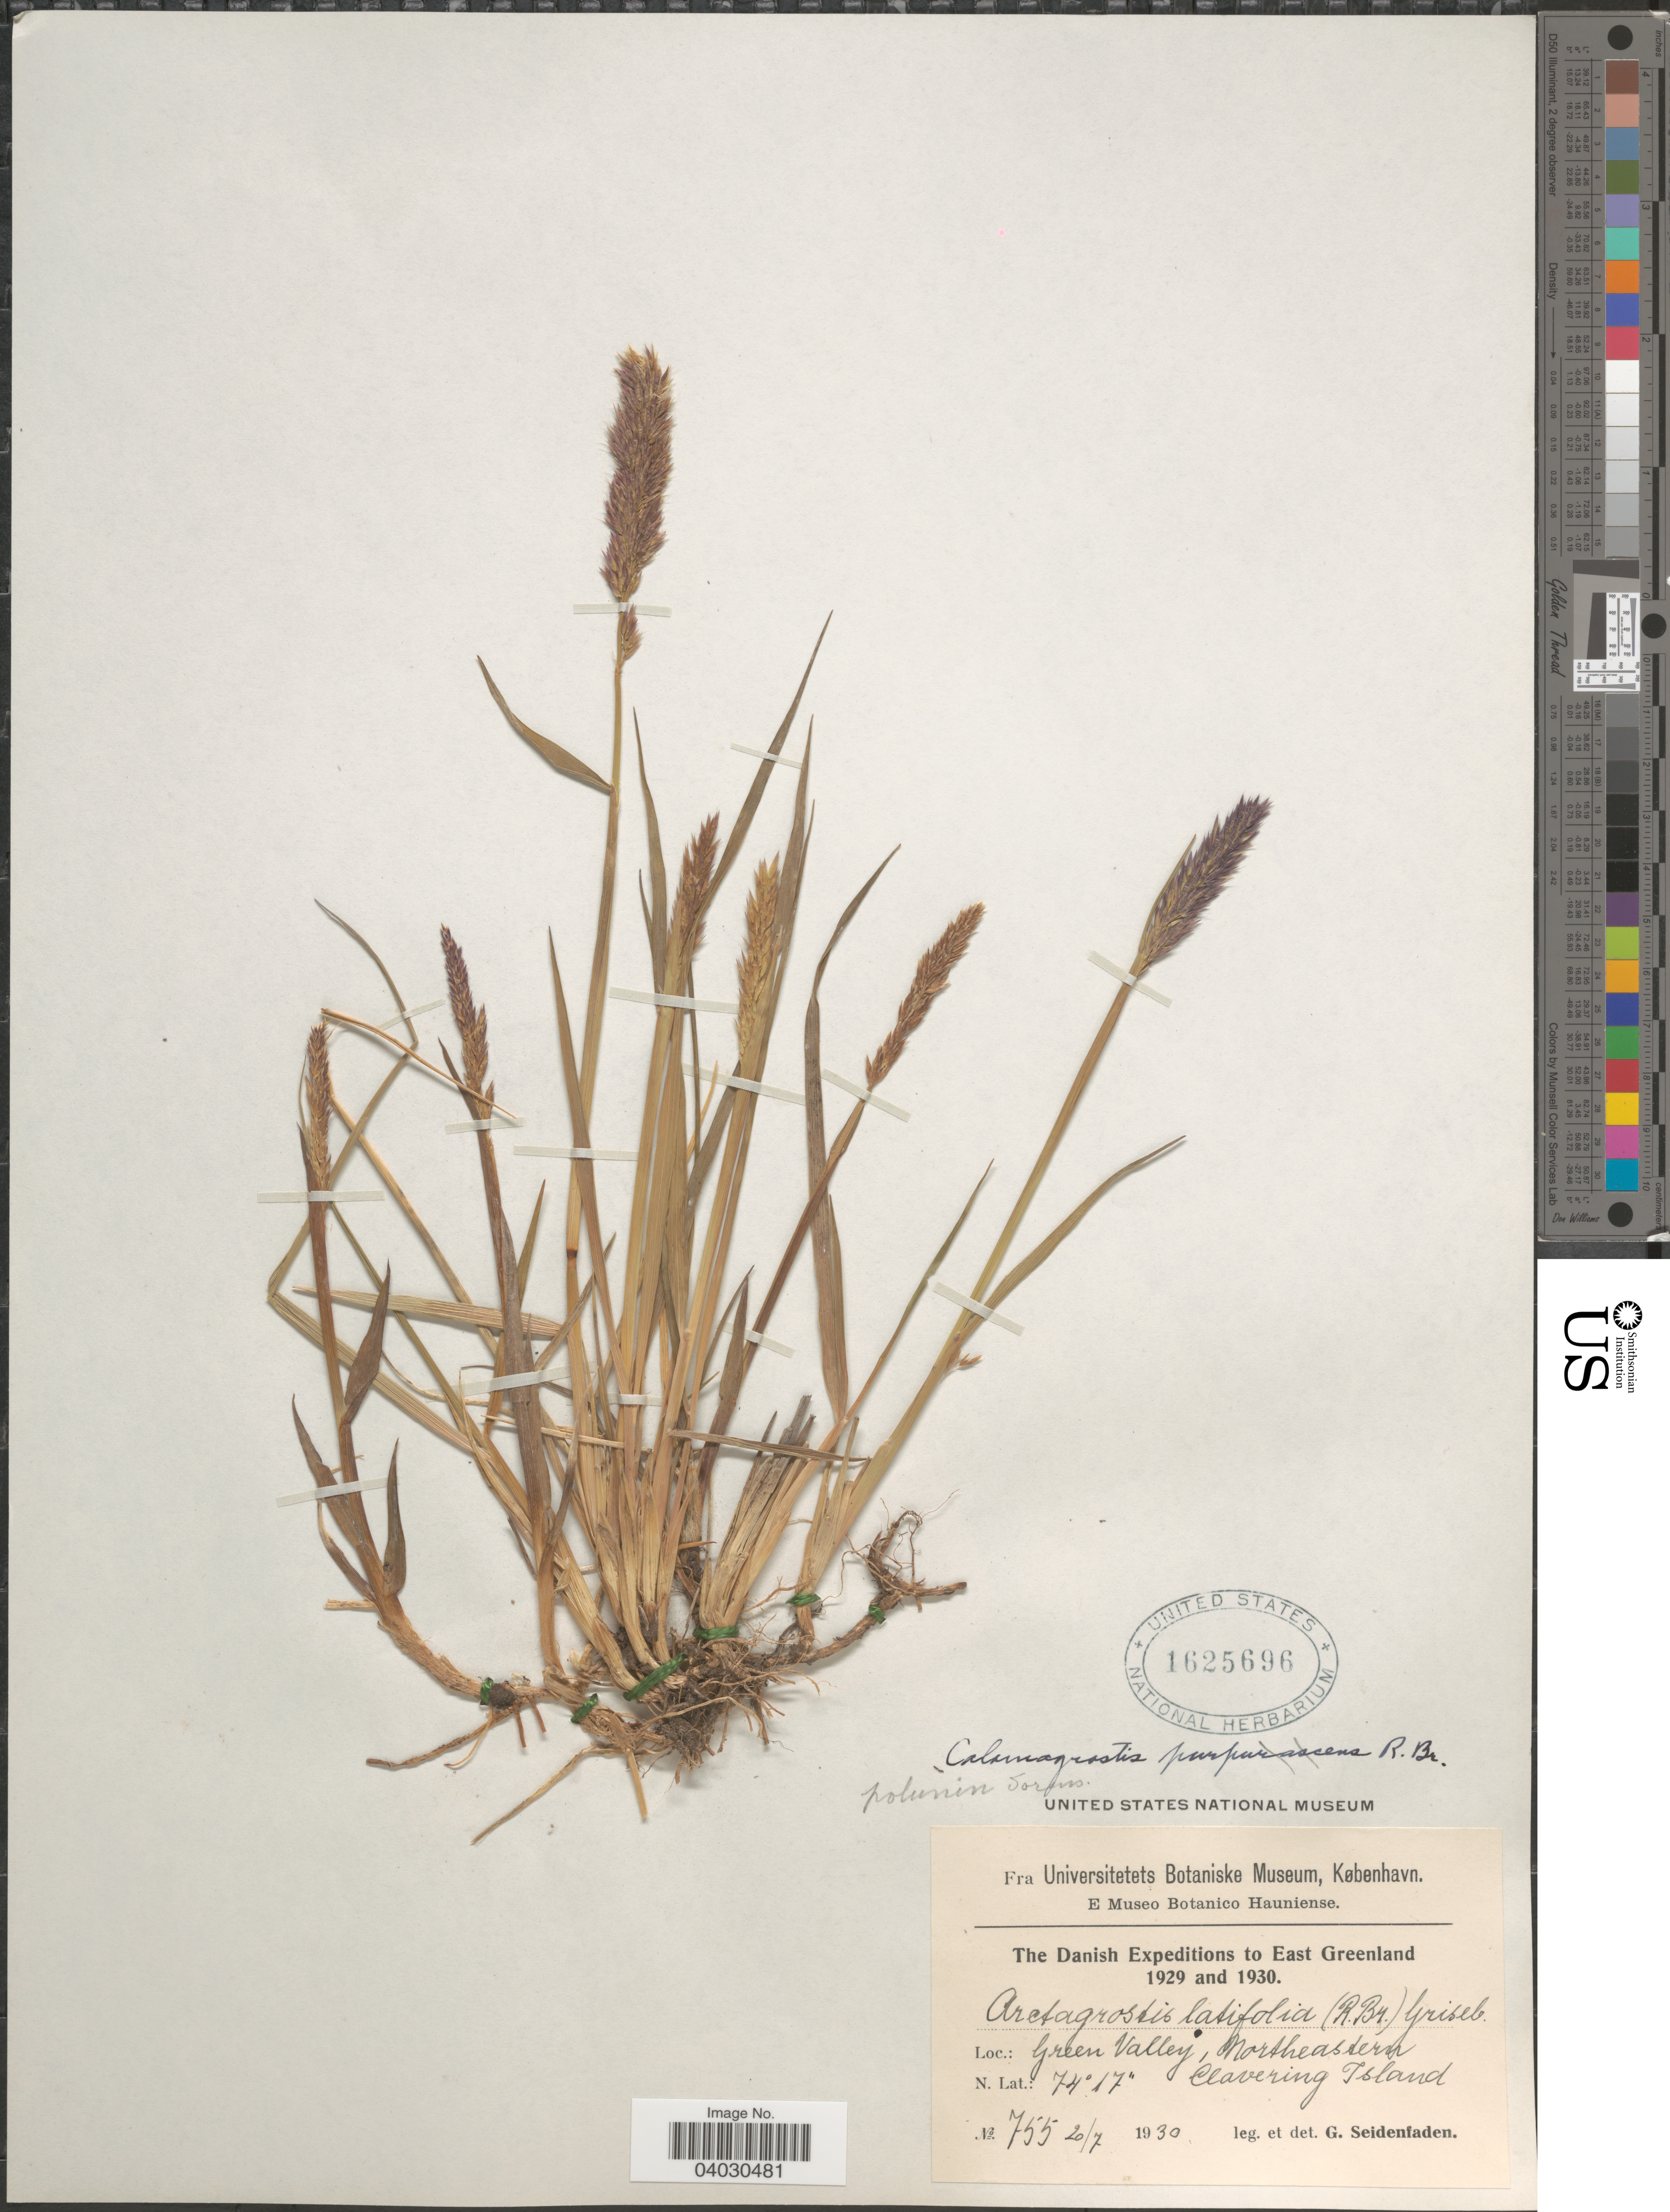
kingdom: Plantae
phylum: Tracheophyta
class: Liliopsida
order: Poales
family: Poaceae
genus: Calamagrostis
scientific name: Calamagrostis purpurascens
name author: R. Br.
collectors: G. Seidenfaden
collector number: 755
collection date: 1930-07-20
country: Greenland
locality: East Greenland. Green Valley, Northeastern Clavering Island.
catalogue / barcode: US 1625696